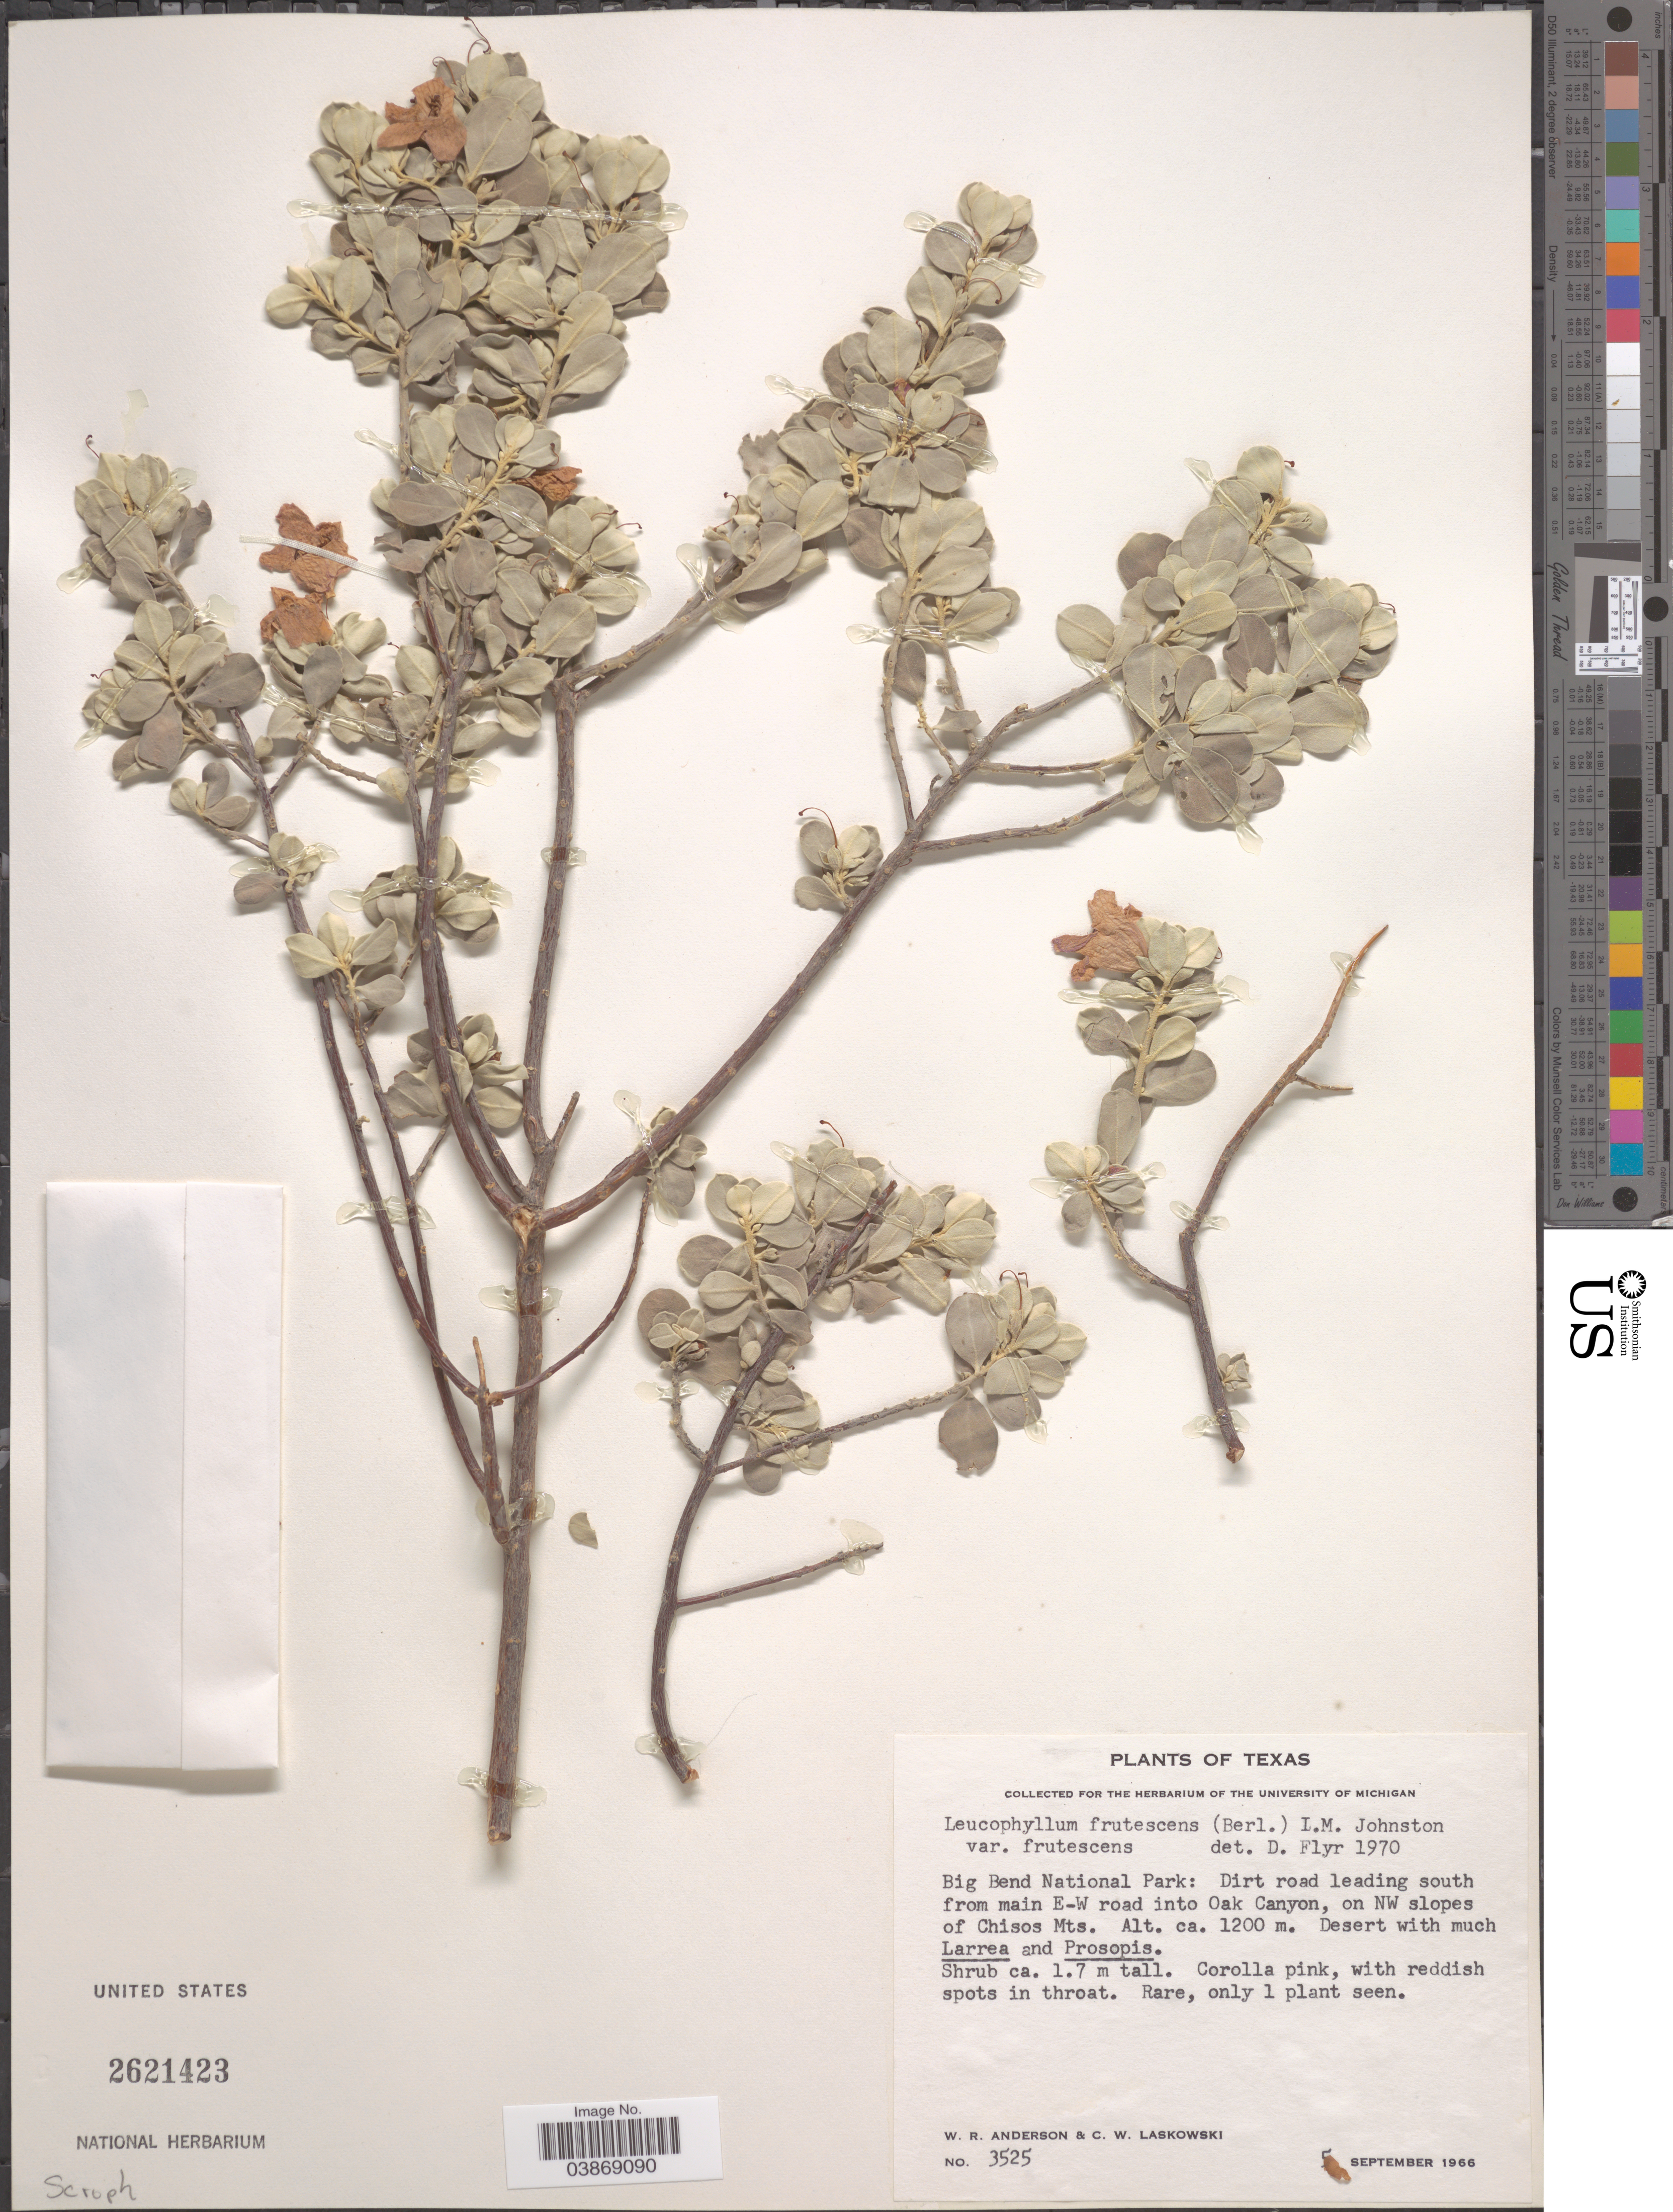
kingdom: Plantae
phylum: Tracheophyta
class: Magnoliopsida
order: Lamiales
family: Scrophulariaceae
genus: Leucophyllum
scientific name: Leucophyllum frutescens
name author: (Berland.) I.M. Johnst.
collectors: W. Anderson & C. Laskowski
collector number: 3525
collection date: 1966-09-05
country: United States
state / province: Texas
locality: Big Bend National Park: Dirt road leading south from main E-W road into Oak Canyon, on NW slopes of Chisos Mts.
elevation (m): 1200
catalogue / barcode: US 2621423